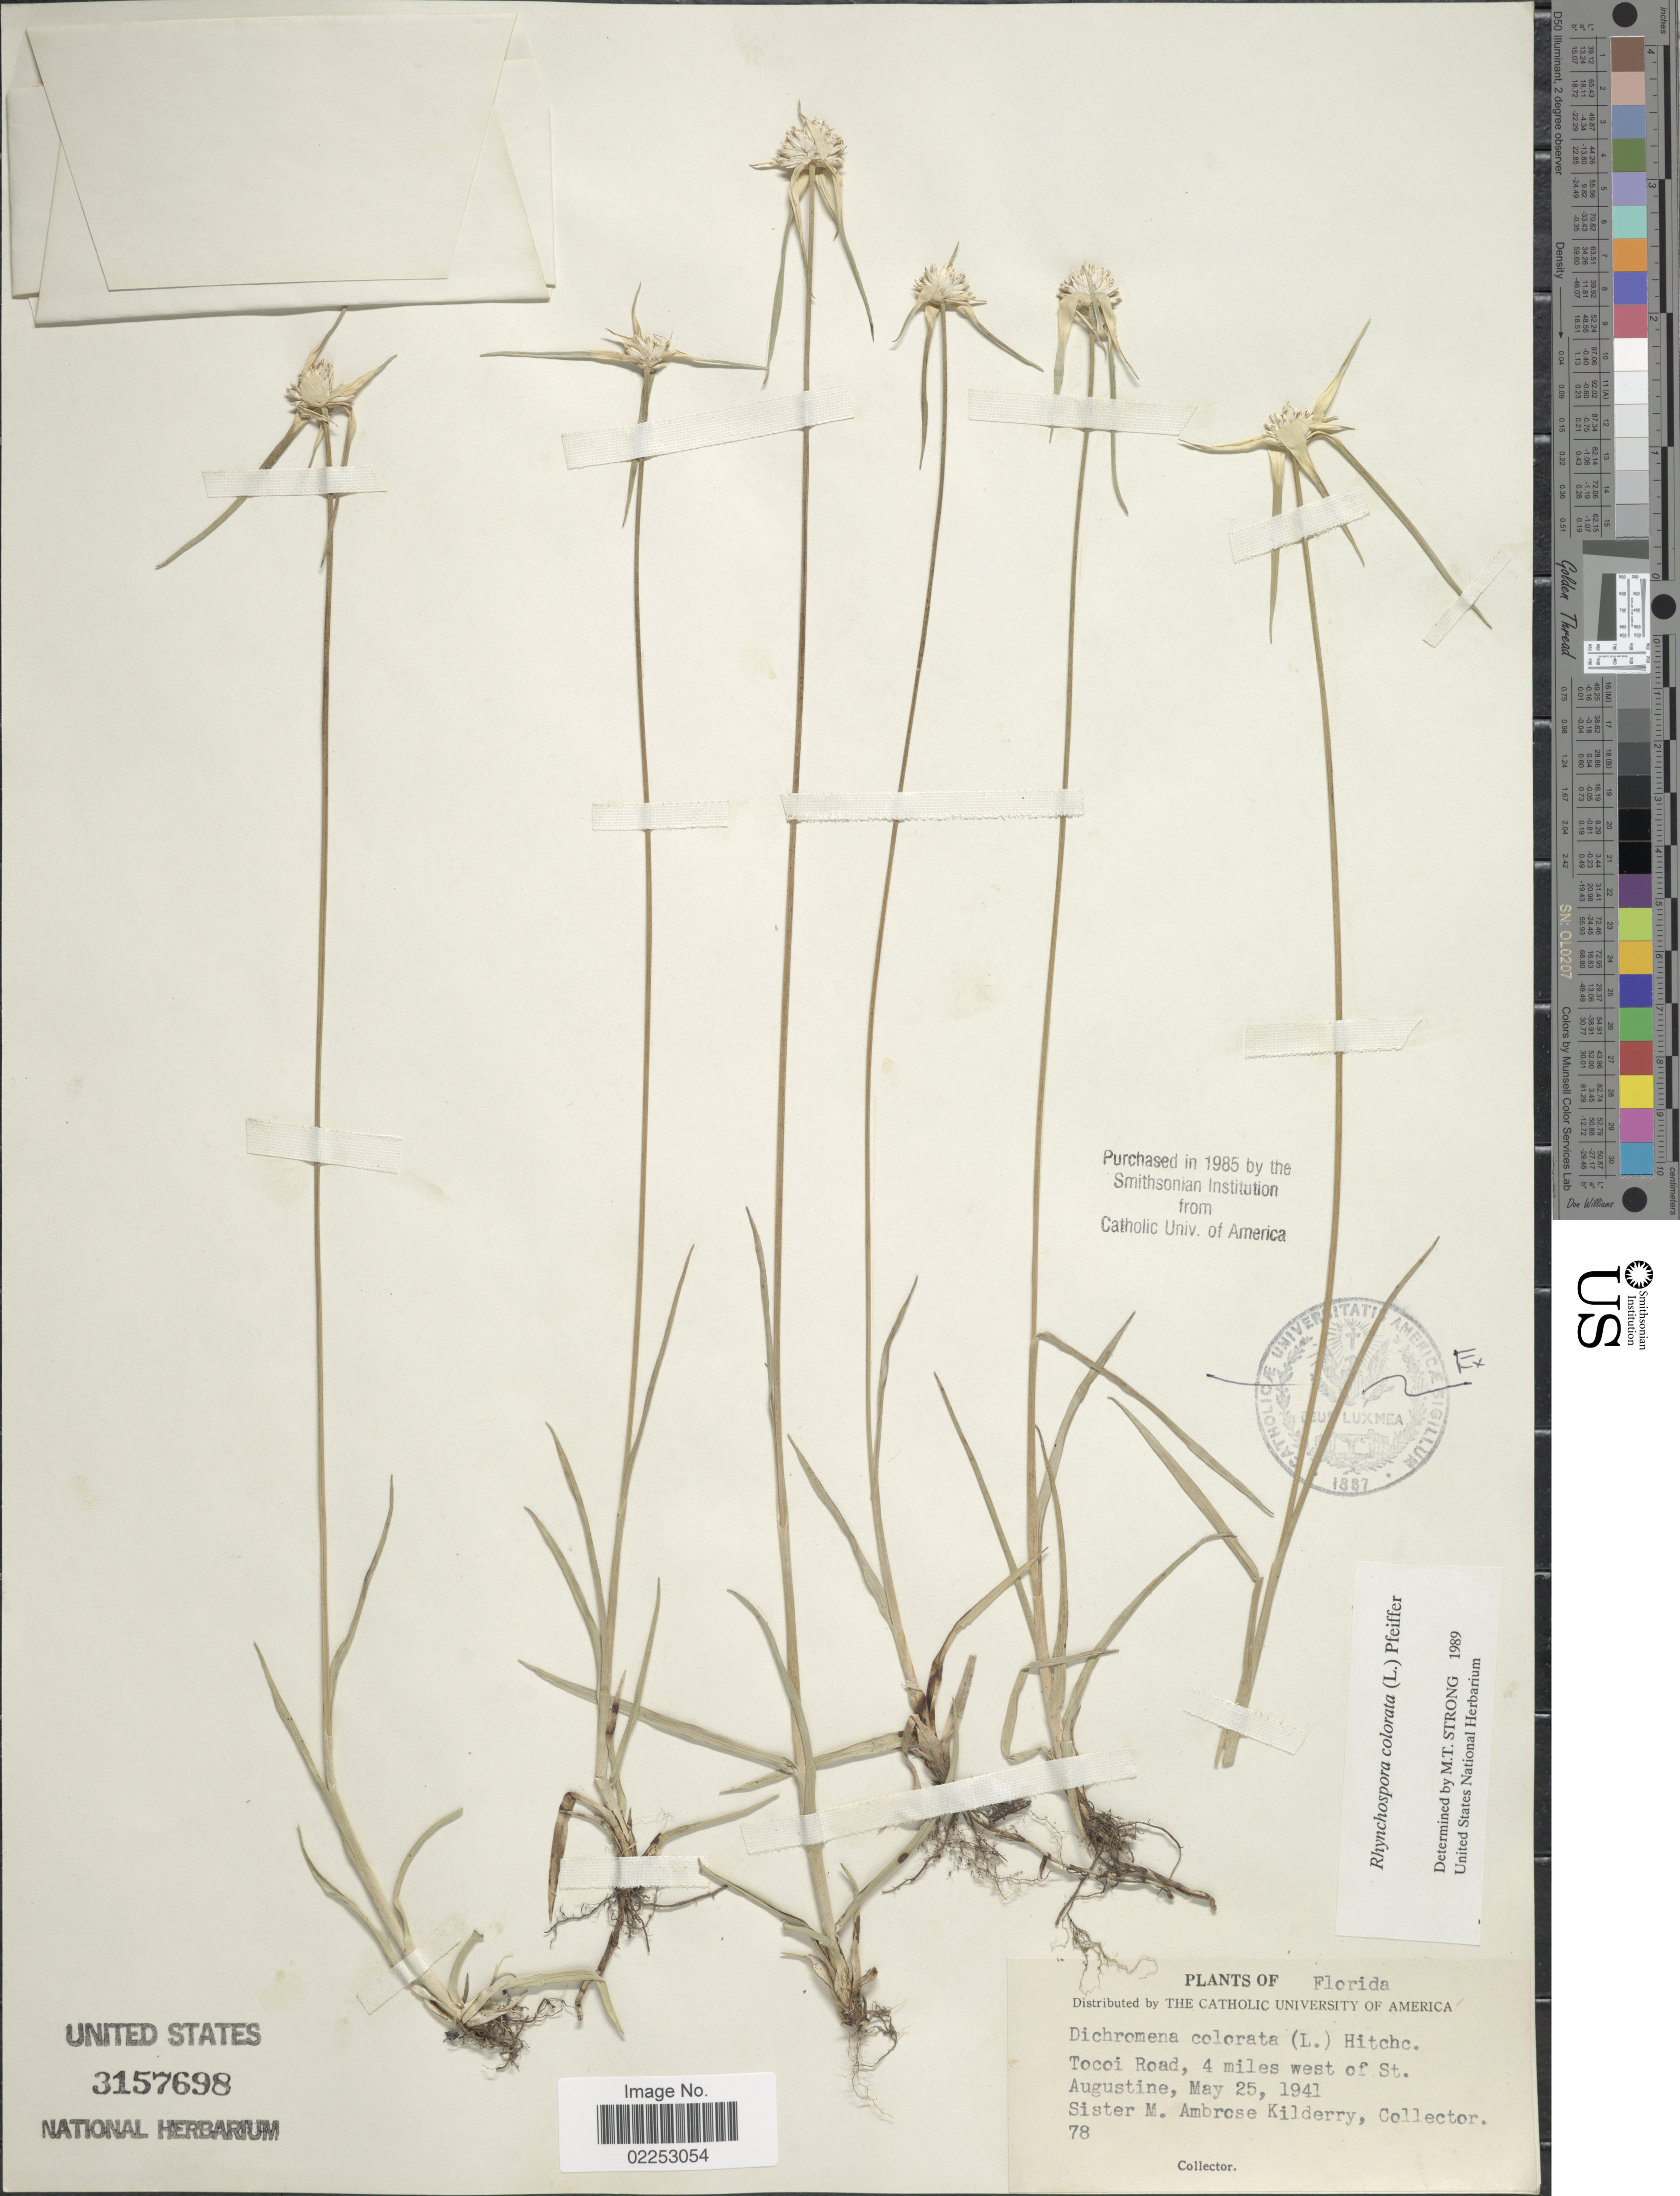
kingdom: Plantae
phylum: Tracheophyta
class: Liliopsida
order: Poales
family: Cyperaceae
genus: Rhynchospora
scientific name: Rhynchospora colorata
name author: (L.) H. Pfeiff.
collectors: S. Kilderry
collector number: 78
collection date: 1941-05-25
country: United States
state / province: Florida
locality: Tocoi Road, 4 miles west of St. Augustine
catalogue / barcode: US 3157698